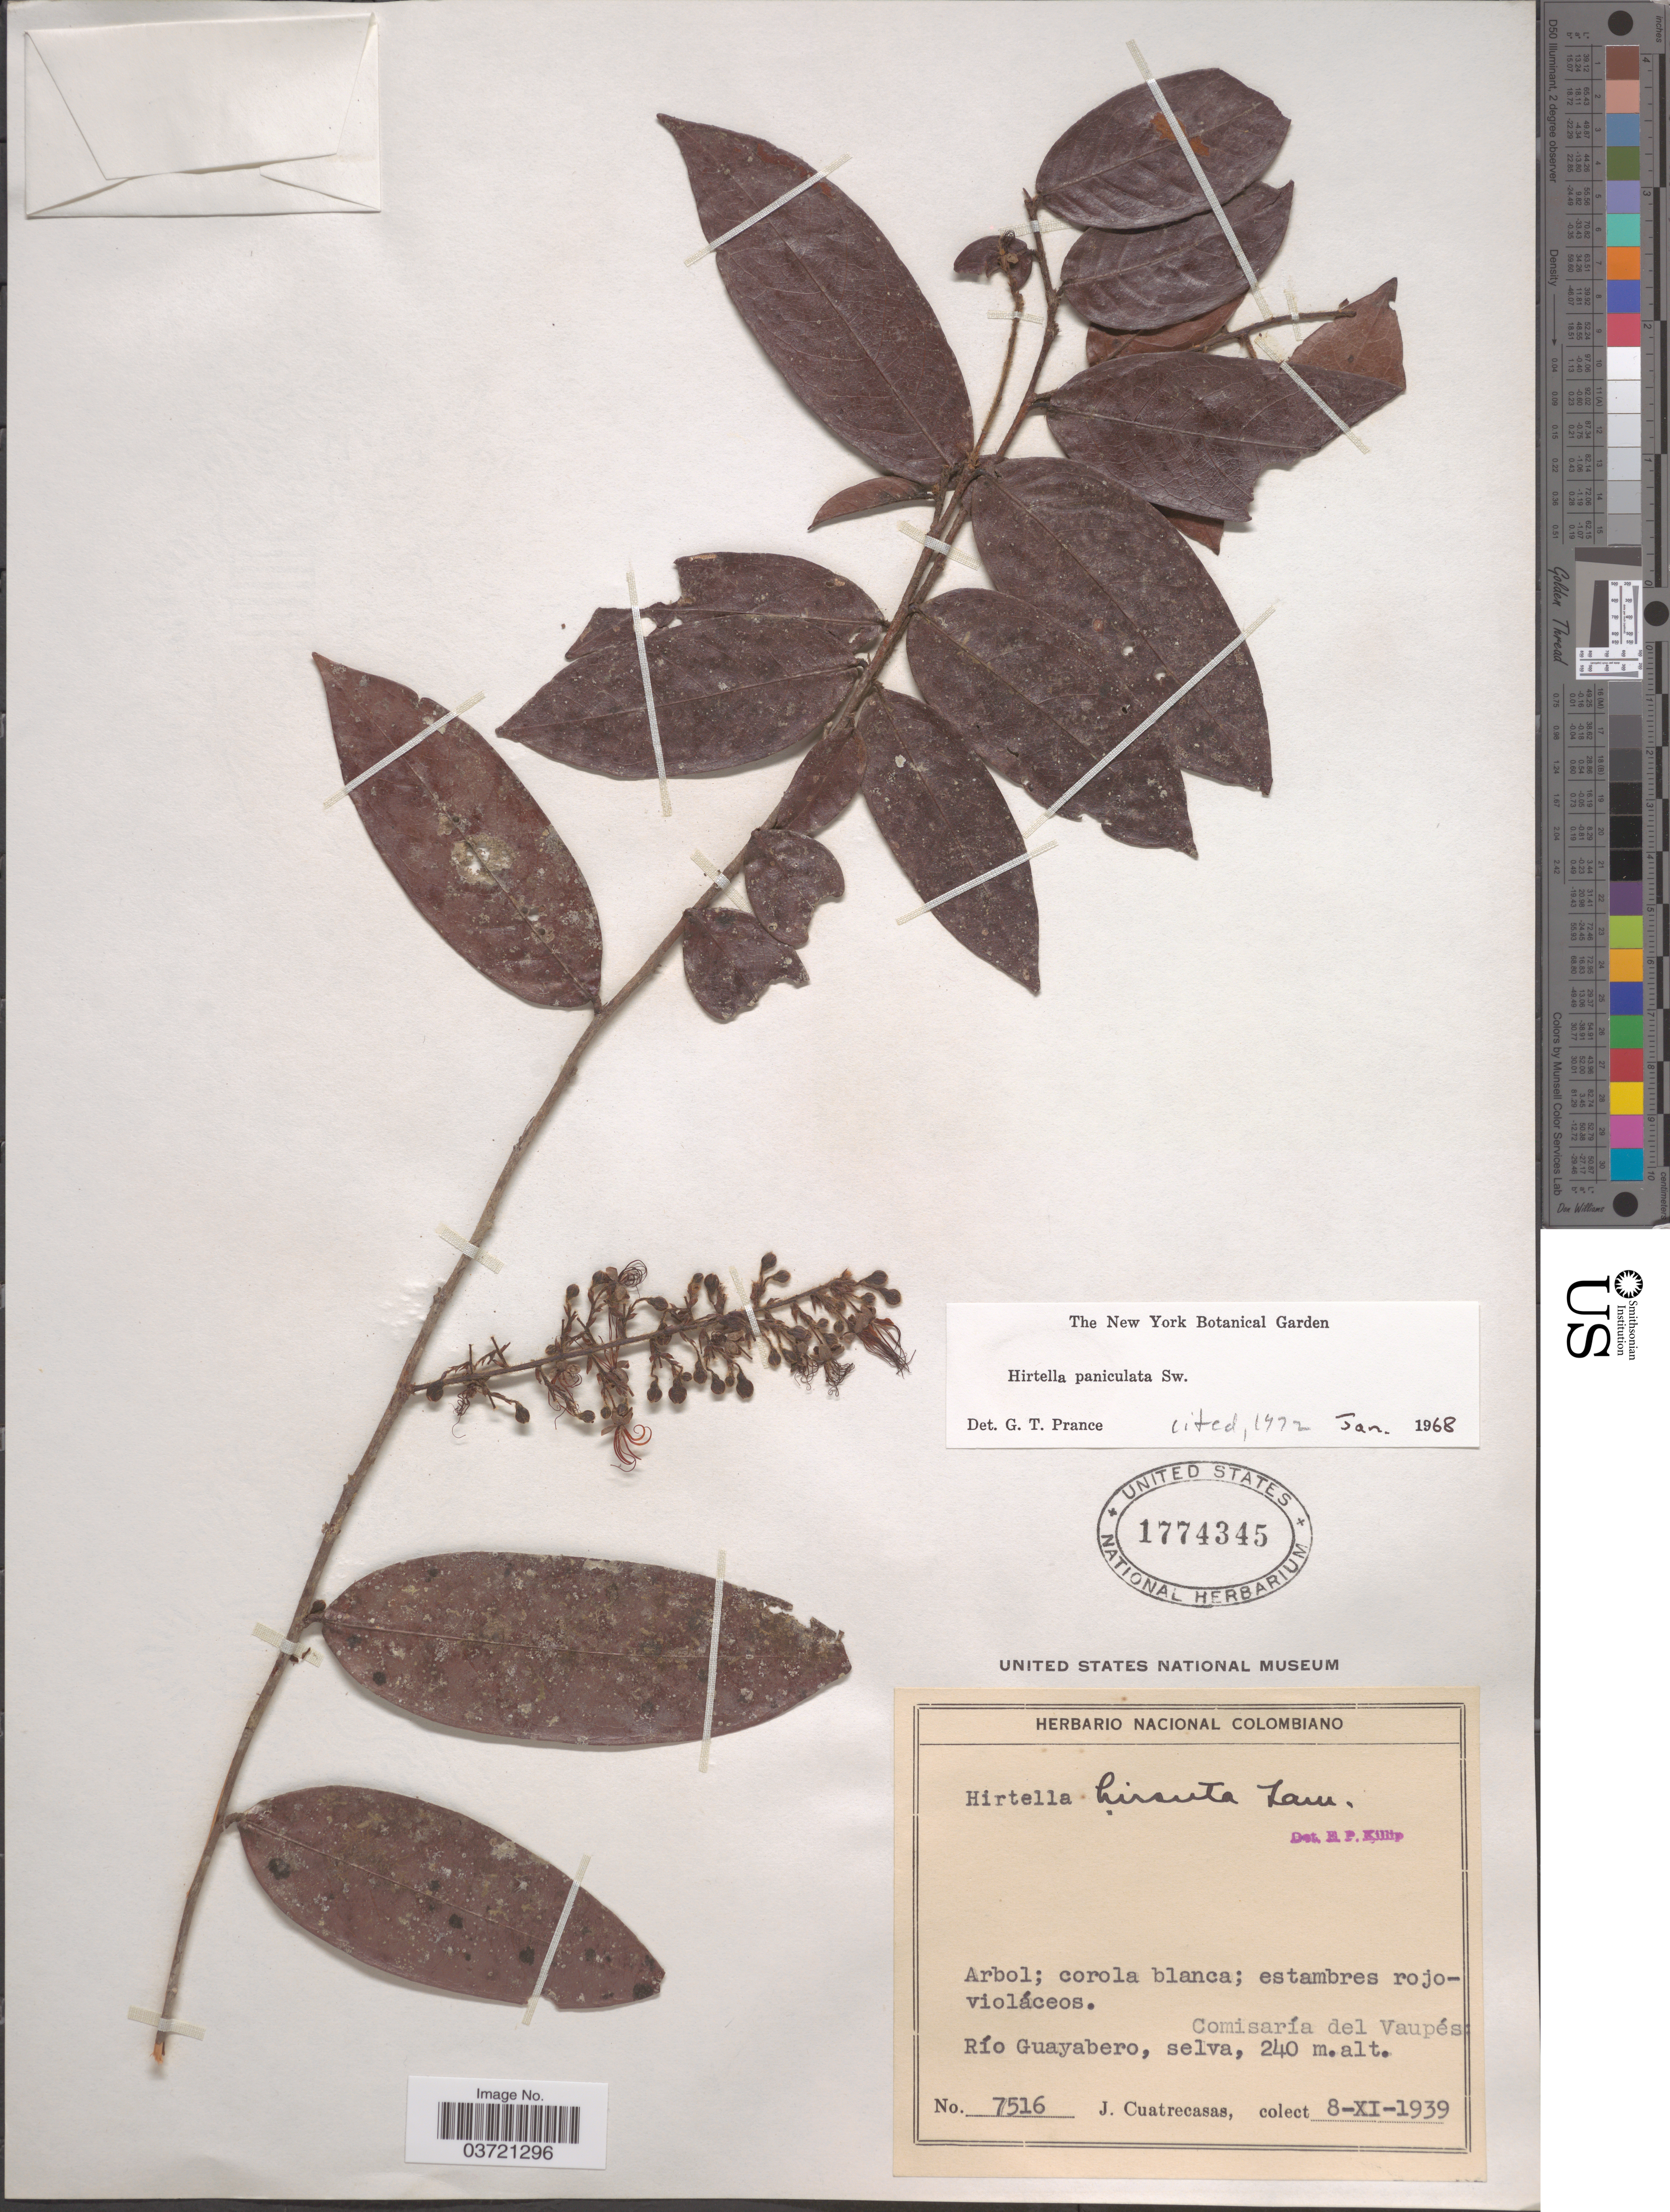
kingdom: Plantae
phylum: Tracheophyta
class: Magnoliopsida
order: Malpighiales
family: Chrysobalanaceae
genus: Hirtella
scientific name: Hirtella paniculata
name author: Sw.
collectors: J. Cuatrecasas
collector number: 7516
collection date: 1939-11-08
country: Colombia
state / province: Vaupés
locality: Comisaría del Vaupés. Río Guayabero.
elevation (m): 240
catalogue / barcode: US 1774345